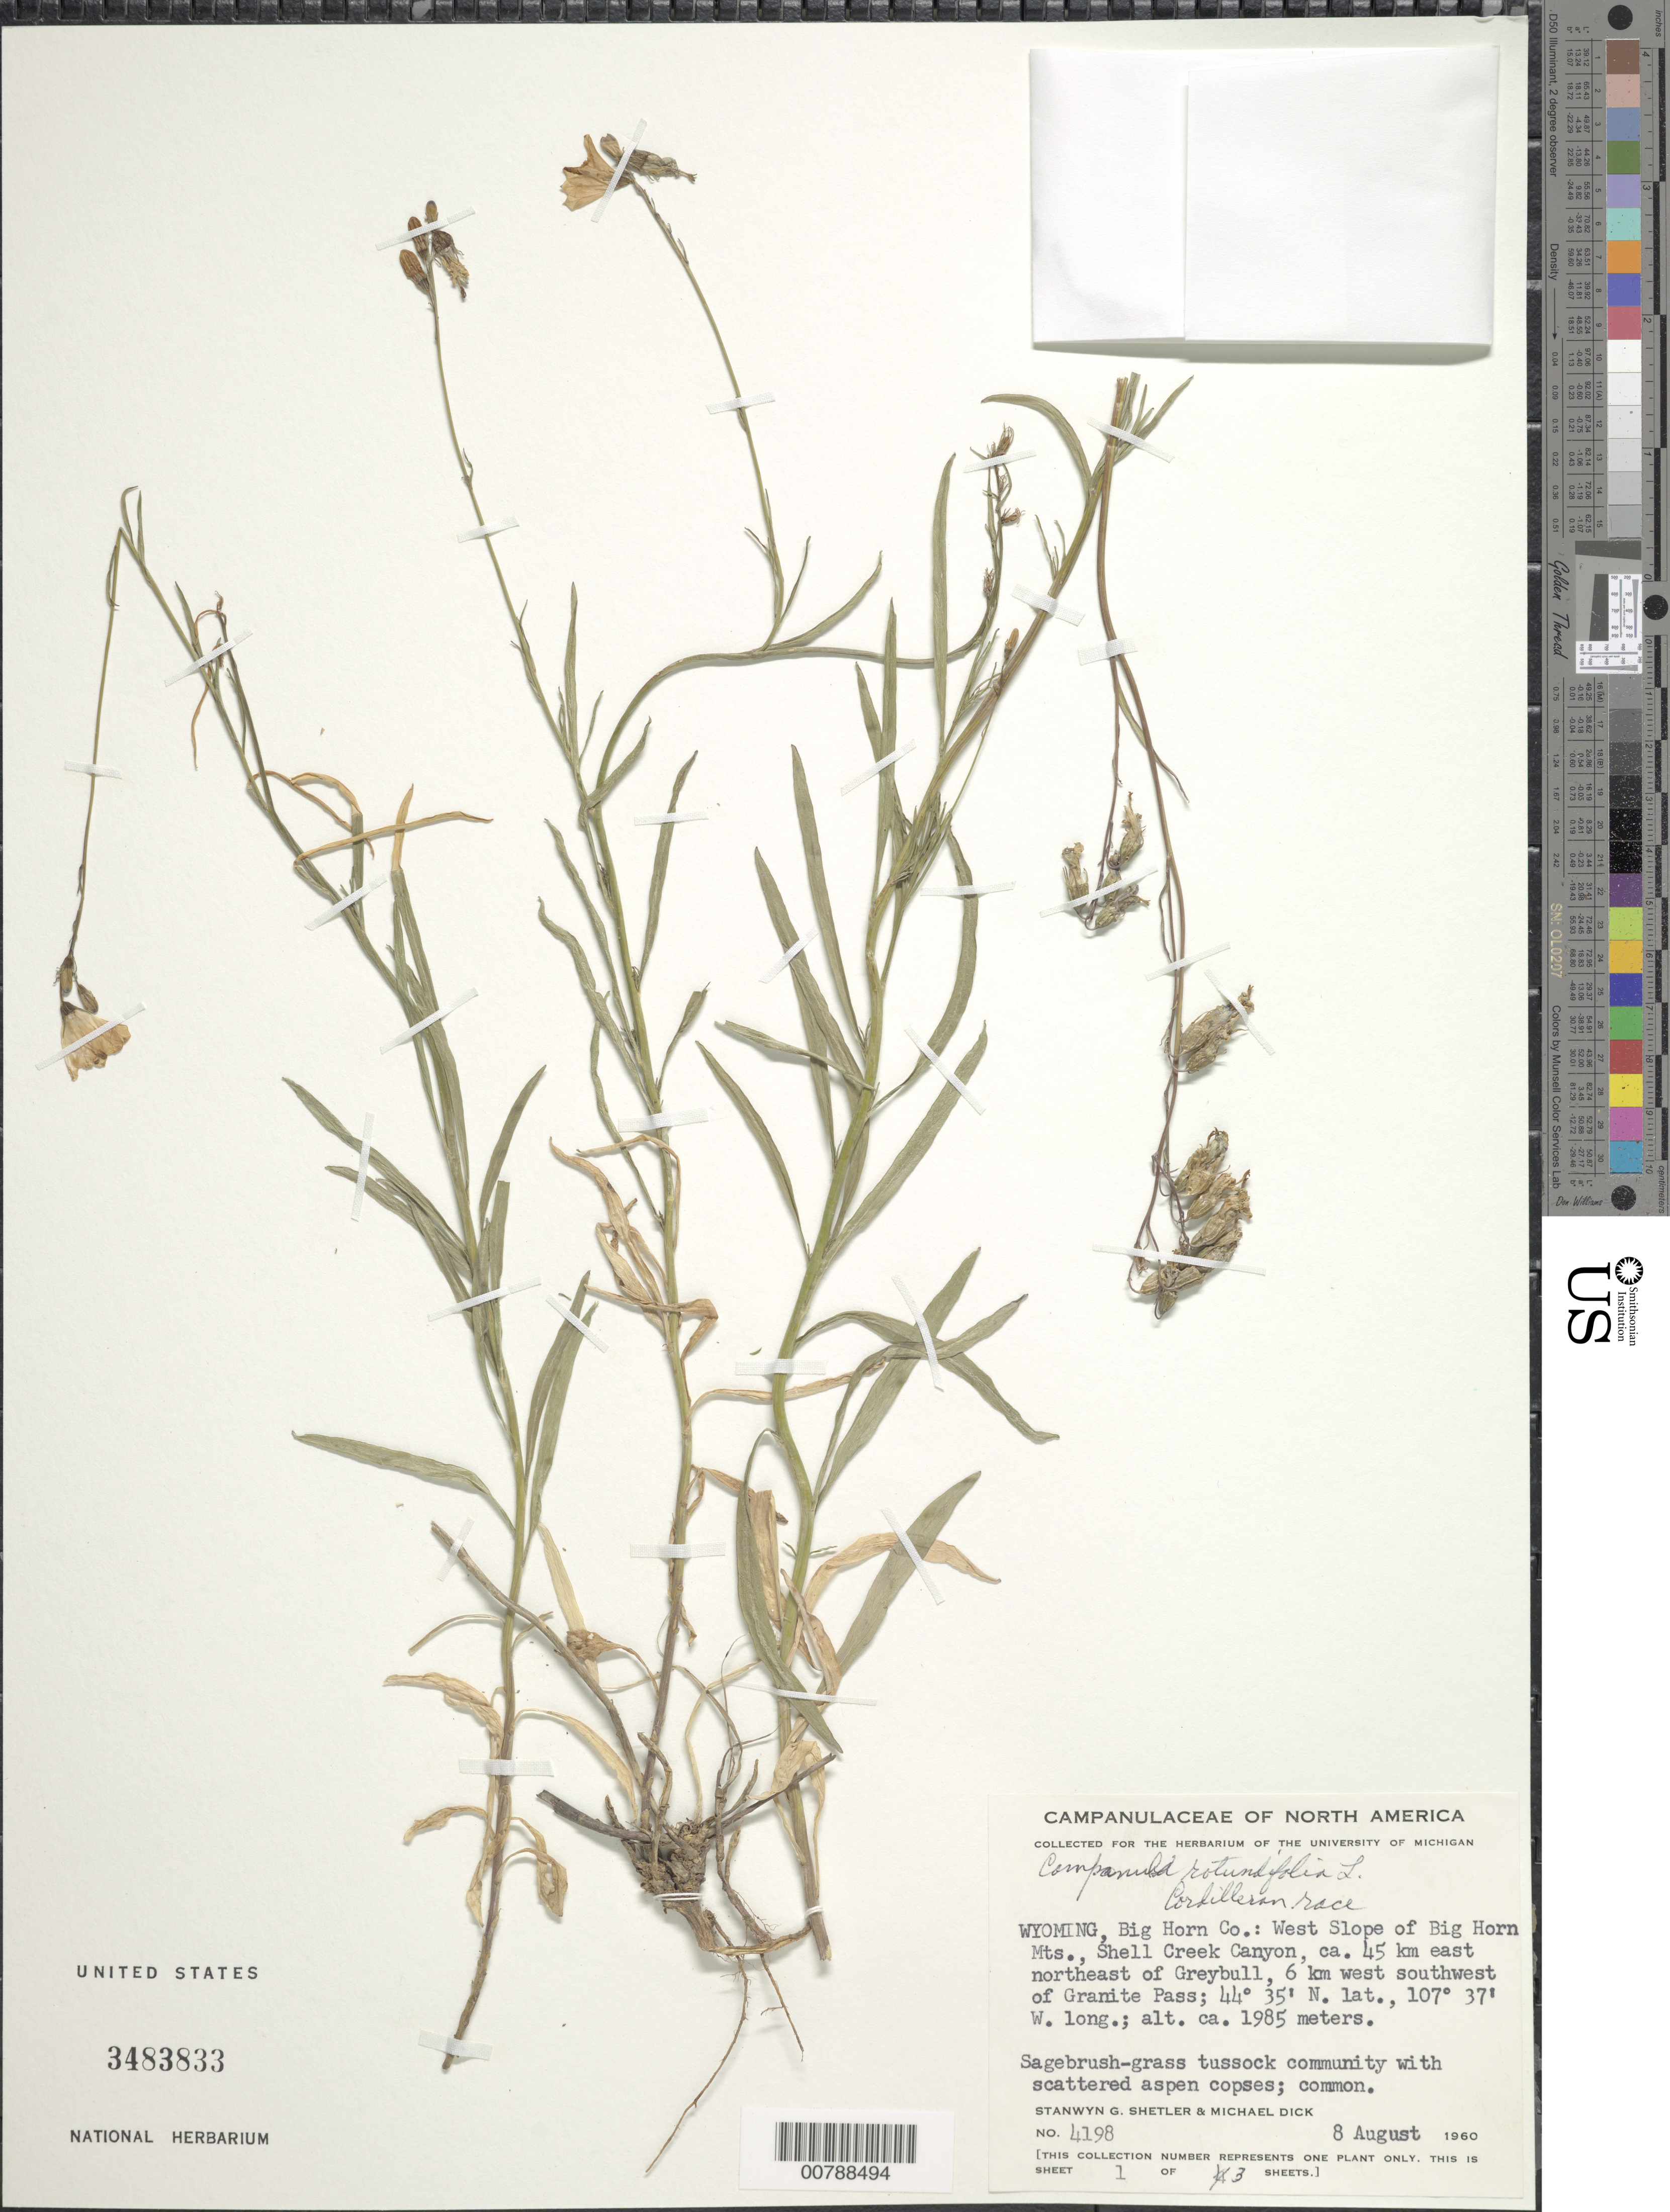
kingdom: Plantae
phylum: Tracheophyta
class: Magnoliopsida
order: Asterales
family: Campanulaceae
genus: Campanula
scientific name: Campanula rotundifolia L. Cordilleran race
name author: L.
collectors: S. Shetler & M. Dick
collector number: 4198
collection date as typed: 8 August 1960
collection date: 1960-08-08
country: United States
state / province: Wyoming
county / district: Big Horn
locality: West slope of Big Horn Mts., Shell Creek Canyon, ca. 45 km east northeast of Greybull, 6 km west southwest of Granite Pass.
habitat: Sagebrush-grass tussock community with scattered aspen copses.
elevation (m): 1985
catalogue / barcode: US 3483833